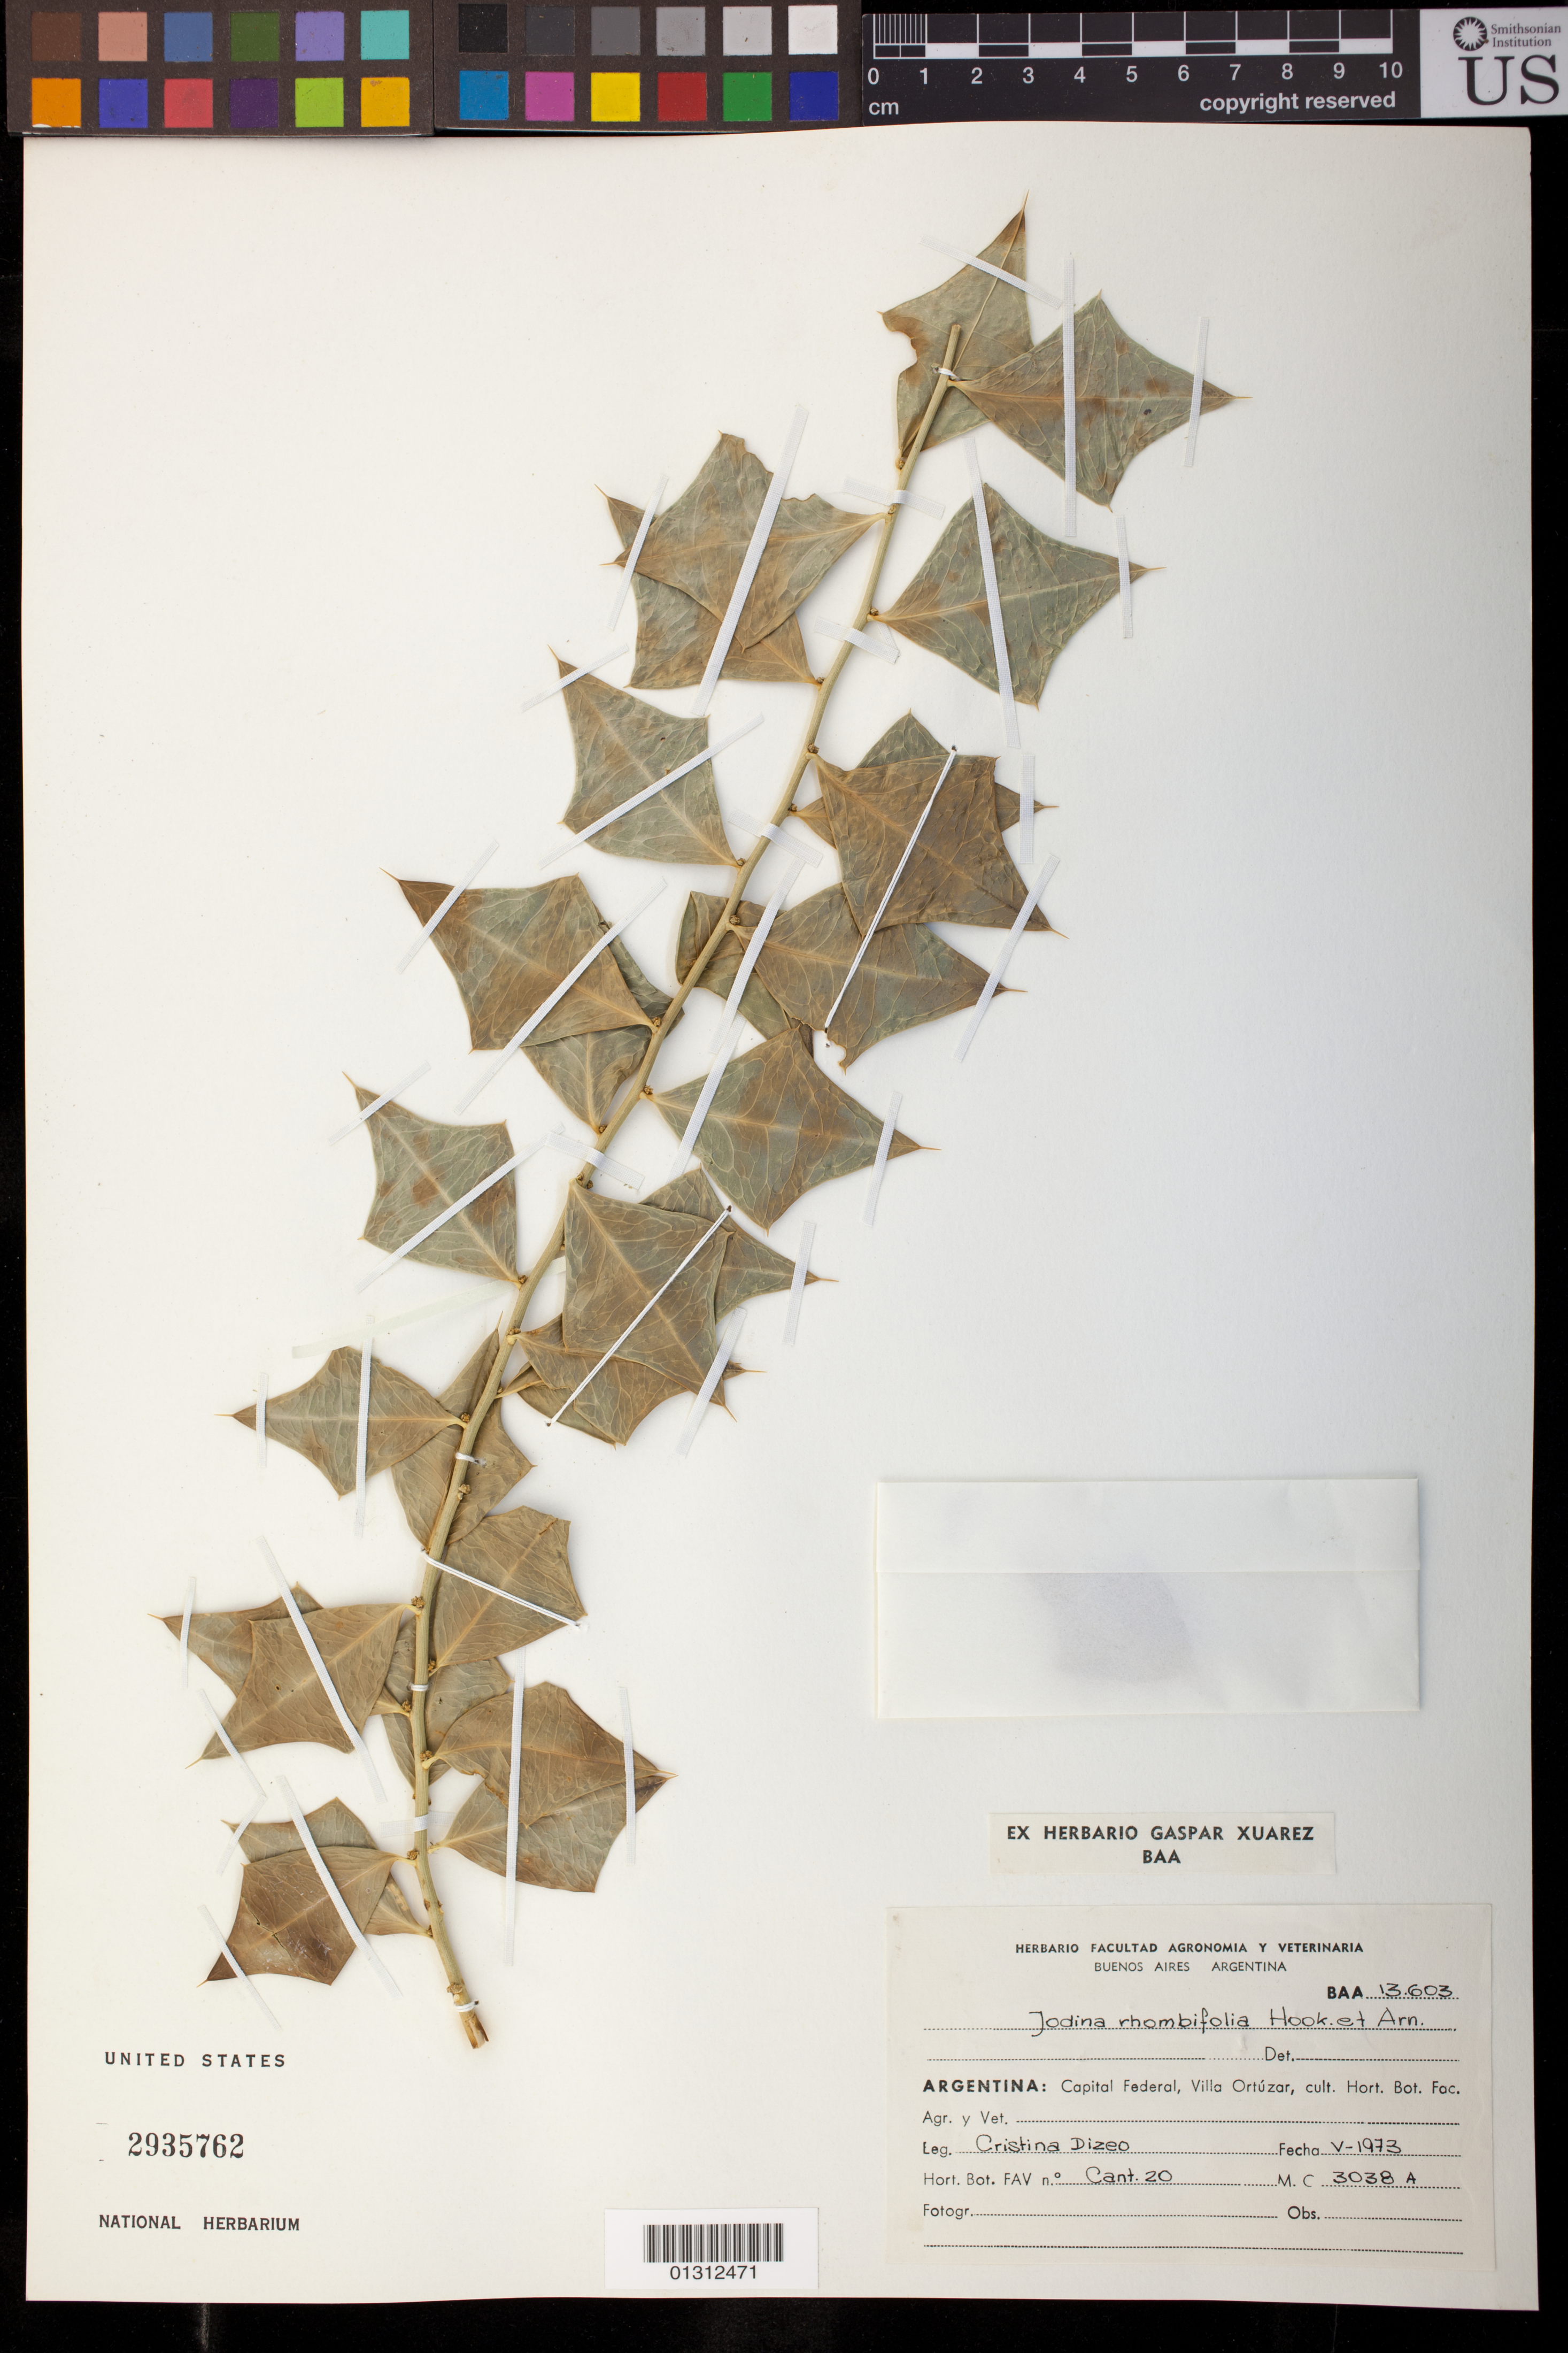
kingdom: Plantae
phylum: Tracheophyta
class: Magnoliopsida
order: Santalales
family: Cervantesiaceae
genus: Jodina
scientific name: Jodina rhombifolia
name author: (Hook. & Arn.) Reissek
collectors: C. Dizeo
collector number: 13603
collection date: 1973-05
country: Argentina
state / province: Buenos Aires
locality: Capital Federal, Villa Ort├║zar, cult. Hort. Bot. Fac.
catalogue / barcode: US 2935762